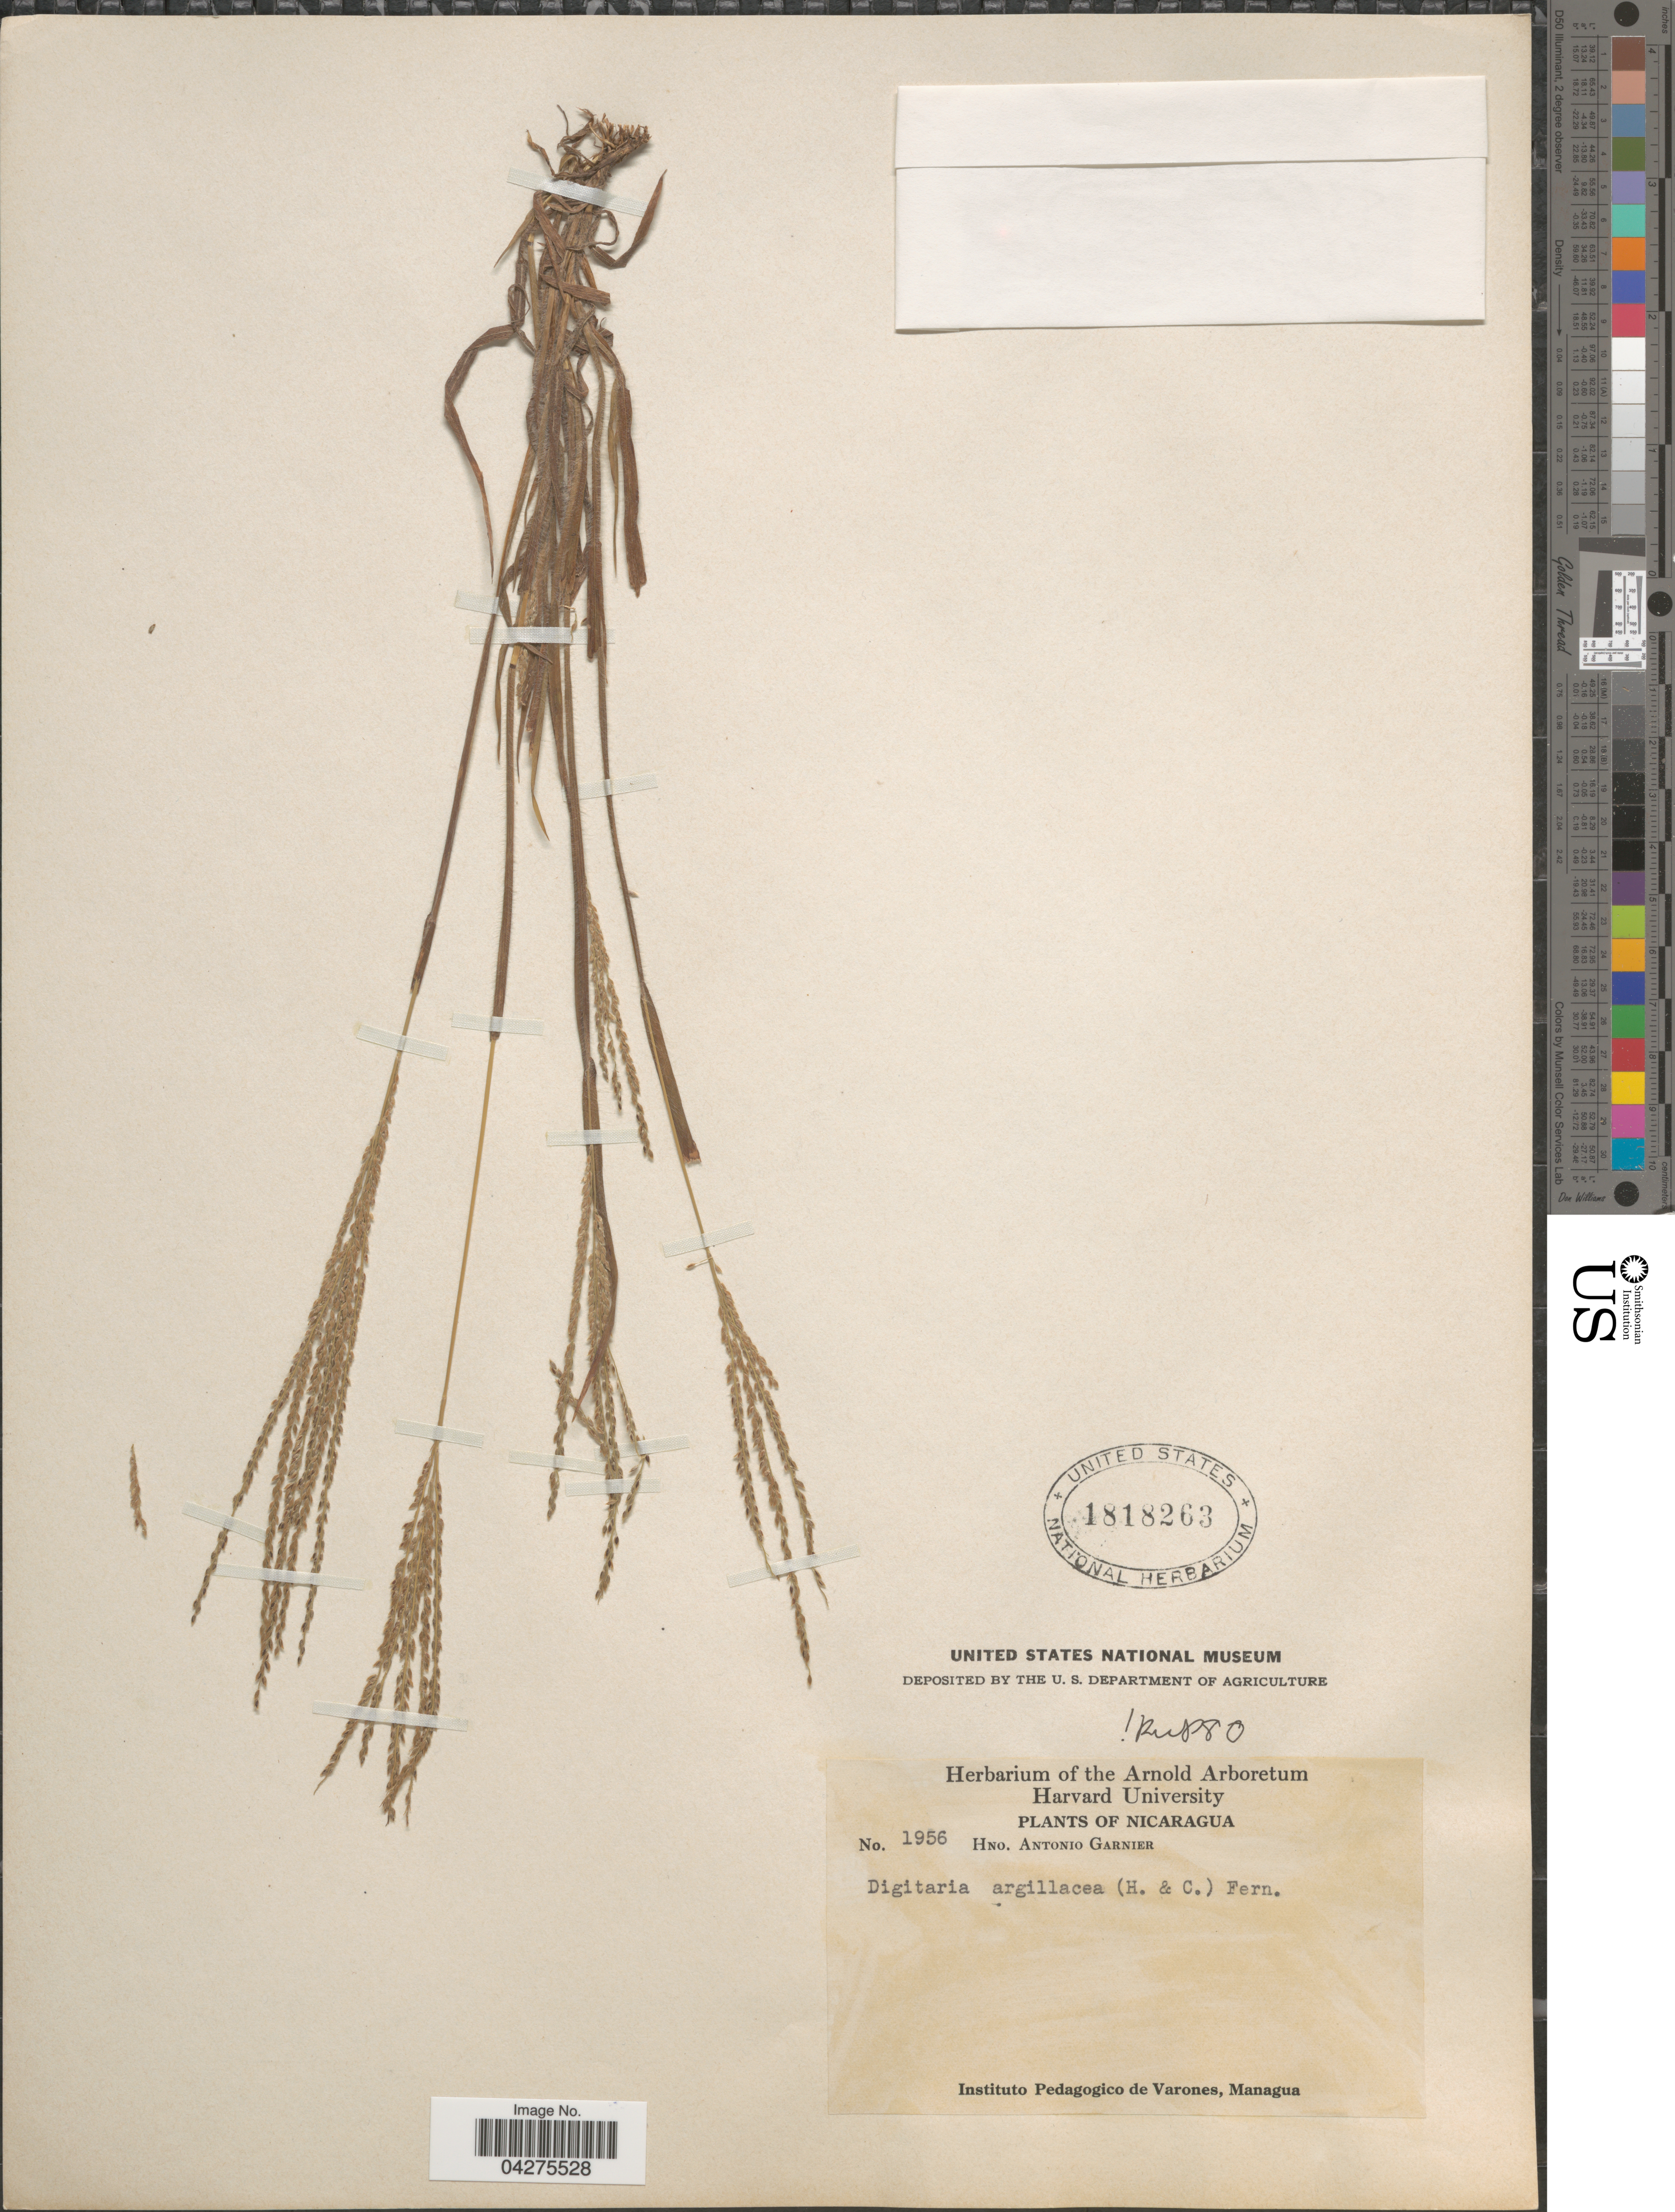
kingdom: Plantae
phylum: Tracheophyta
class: Liliopsida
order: Poales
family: Poaceae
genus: Digitaria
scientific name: Digitaria argillacea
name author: (Hitchc. & Chase) Fernald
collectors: Bro. A. Garnier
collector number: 1956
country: Nicaragua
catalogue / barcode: US 1818263